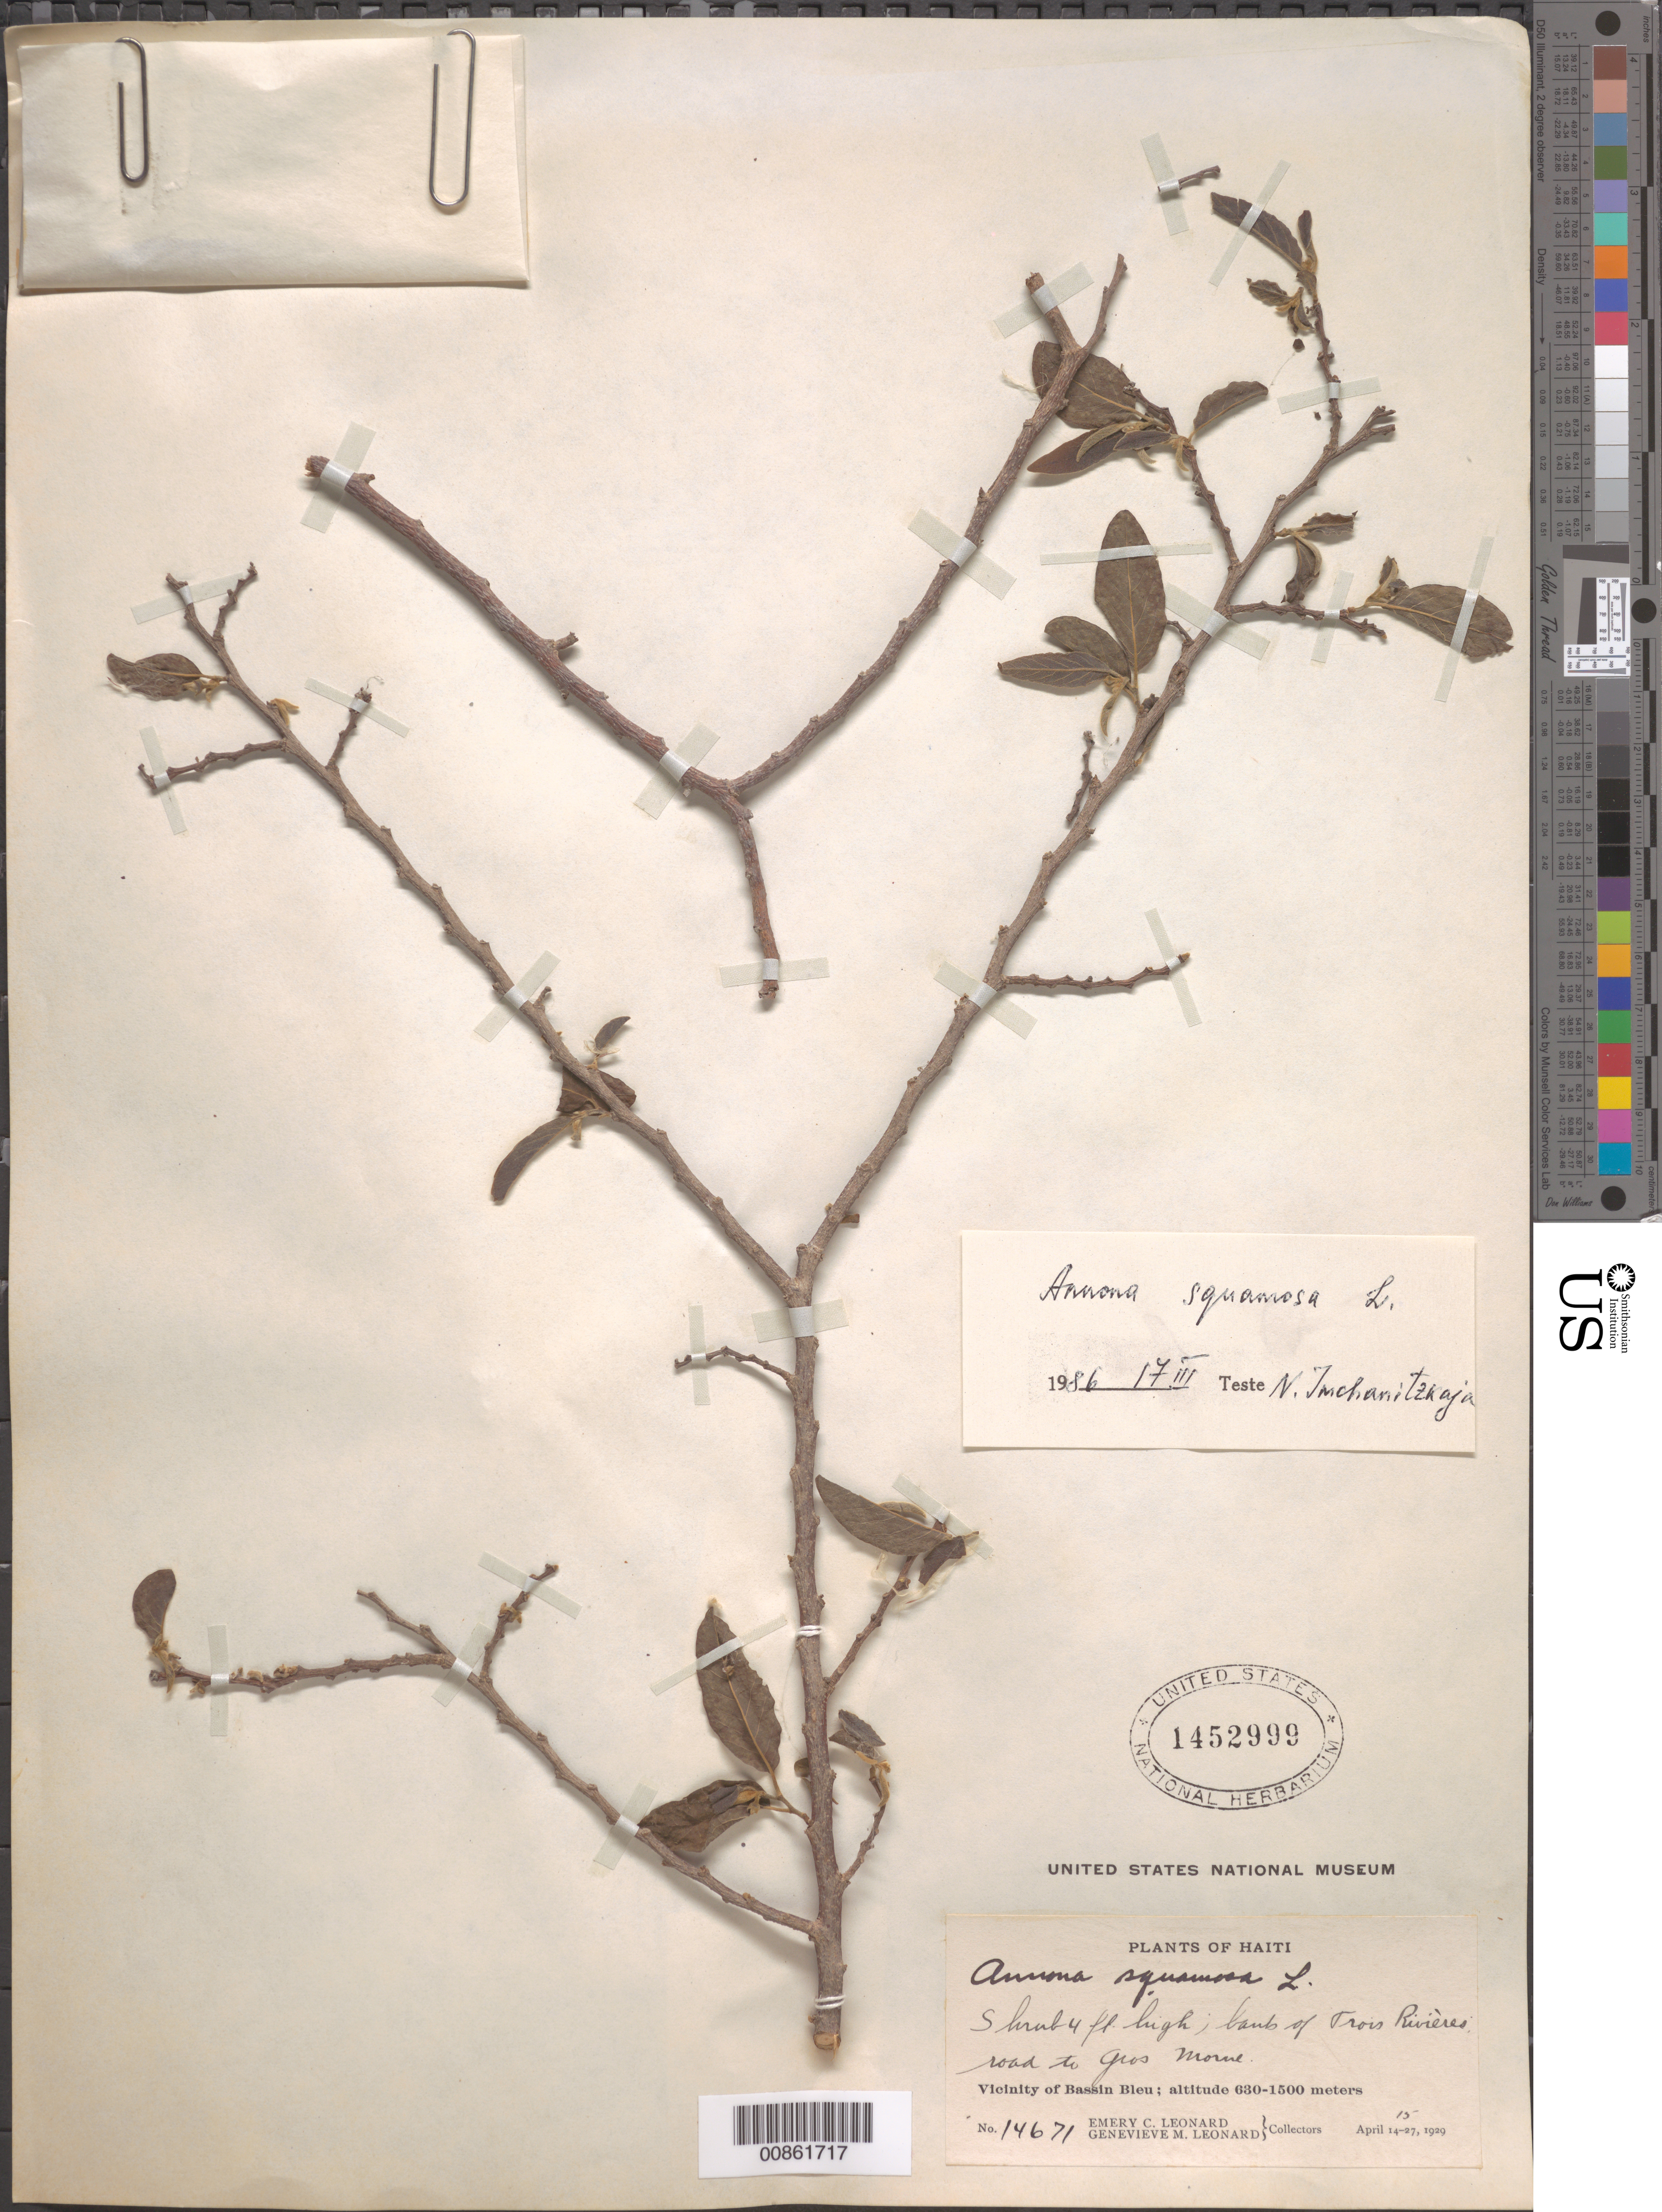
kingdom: Plantae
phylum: Tracheophyta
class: Magnoliopsida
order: Magnoliales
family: Annonaceae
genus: Annona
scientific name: Annona squamosa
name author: L.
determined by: Imchanitzkaja, N.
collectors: E. C. Leonard & G. M. Leonard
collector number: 14671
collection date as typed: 15 Apr 1929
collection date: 1929-04-15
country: Haiti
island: Hispaniola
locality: Vicinity of Bassin Bleu. Bank of Trois Rivières, road to Gros Morne.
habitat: Bank.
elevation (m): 630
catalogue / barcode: US 1452999